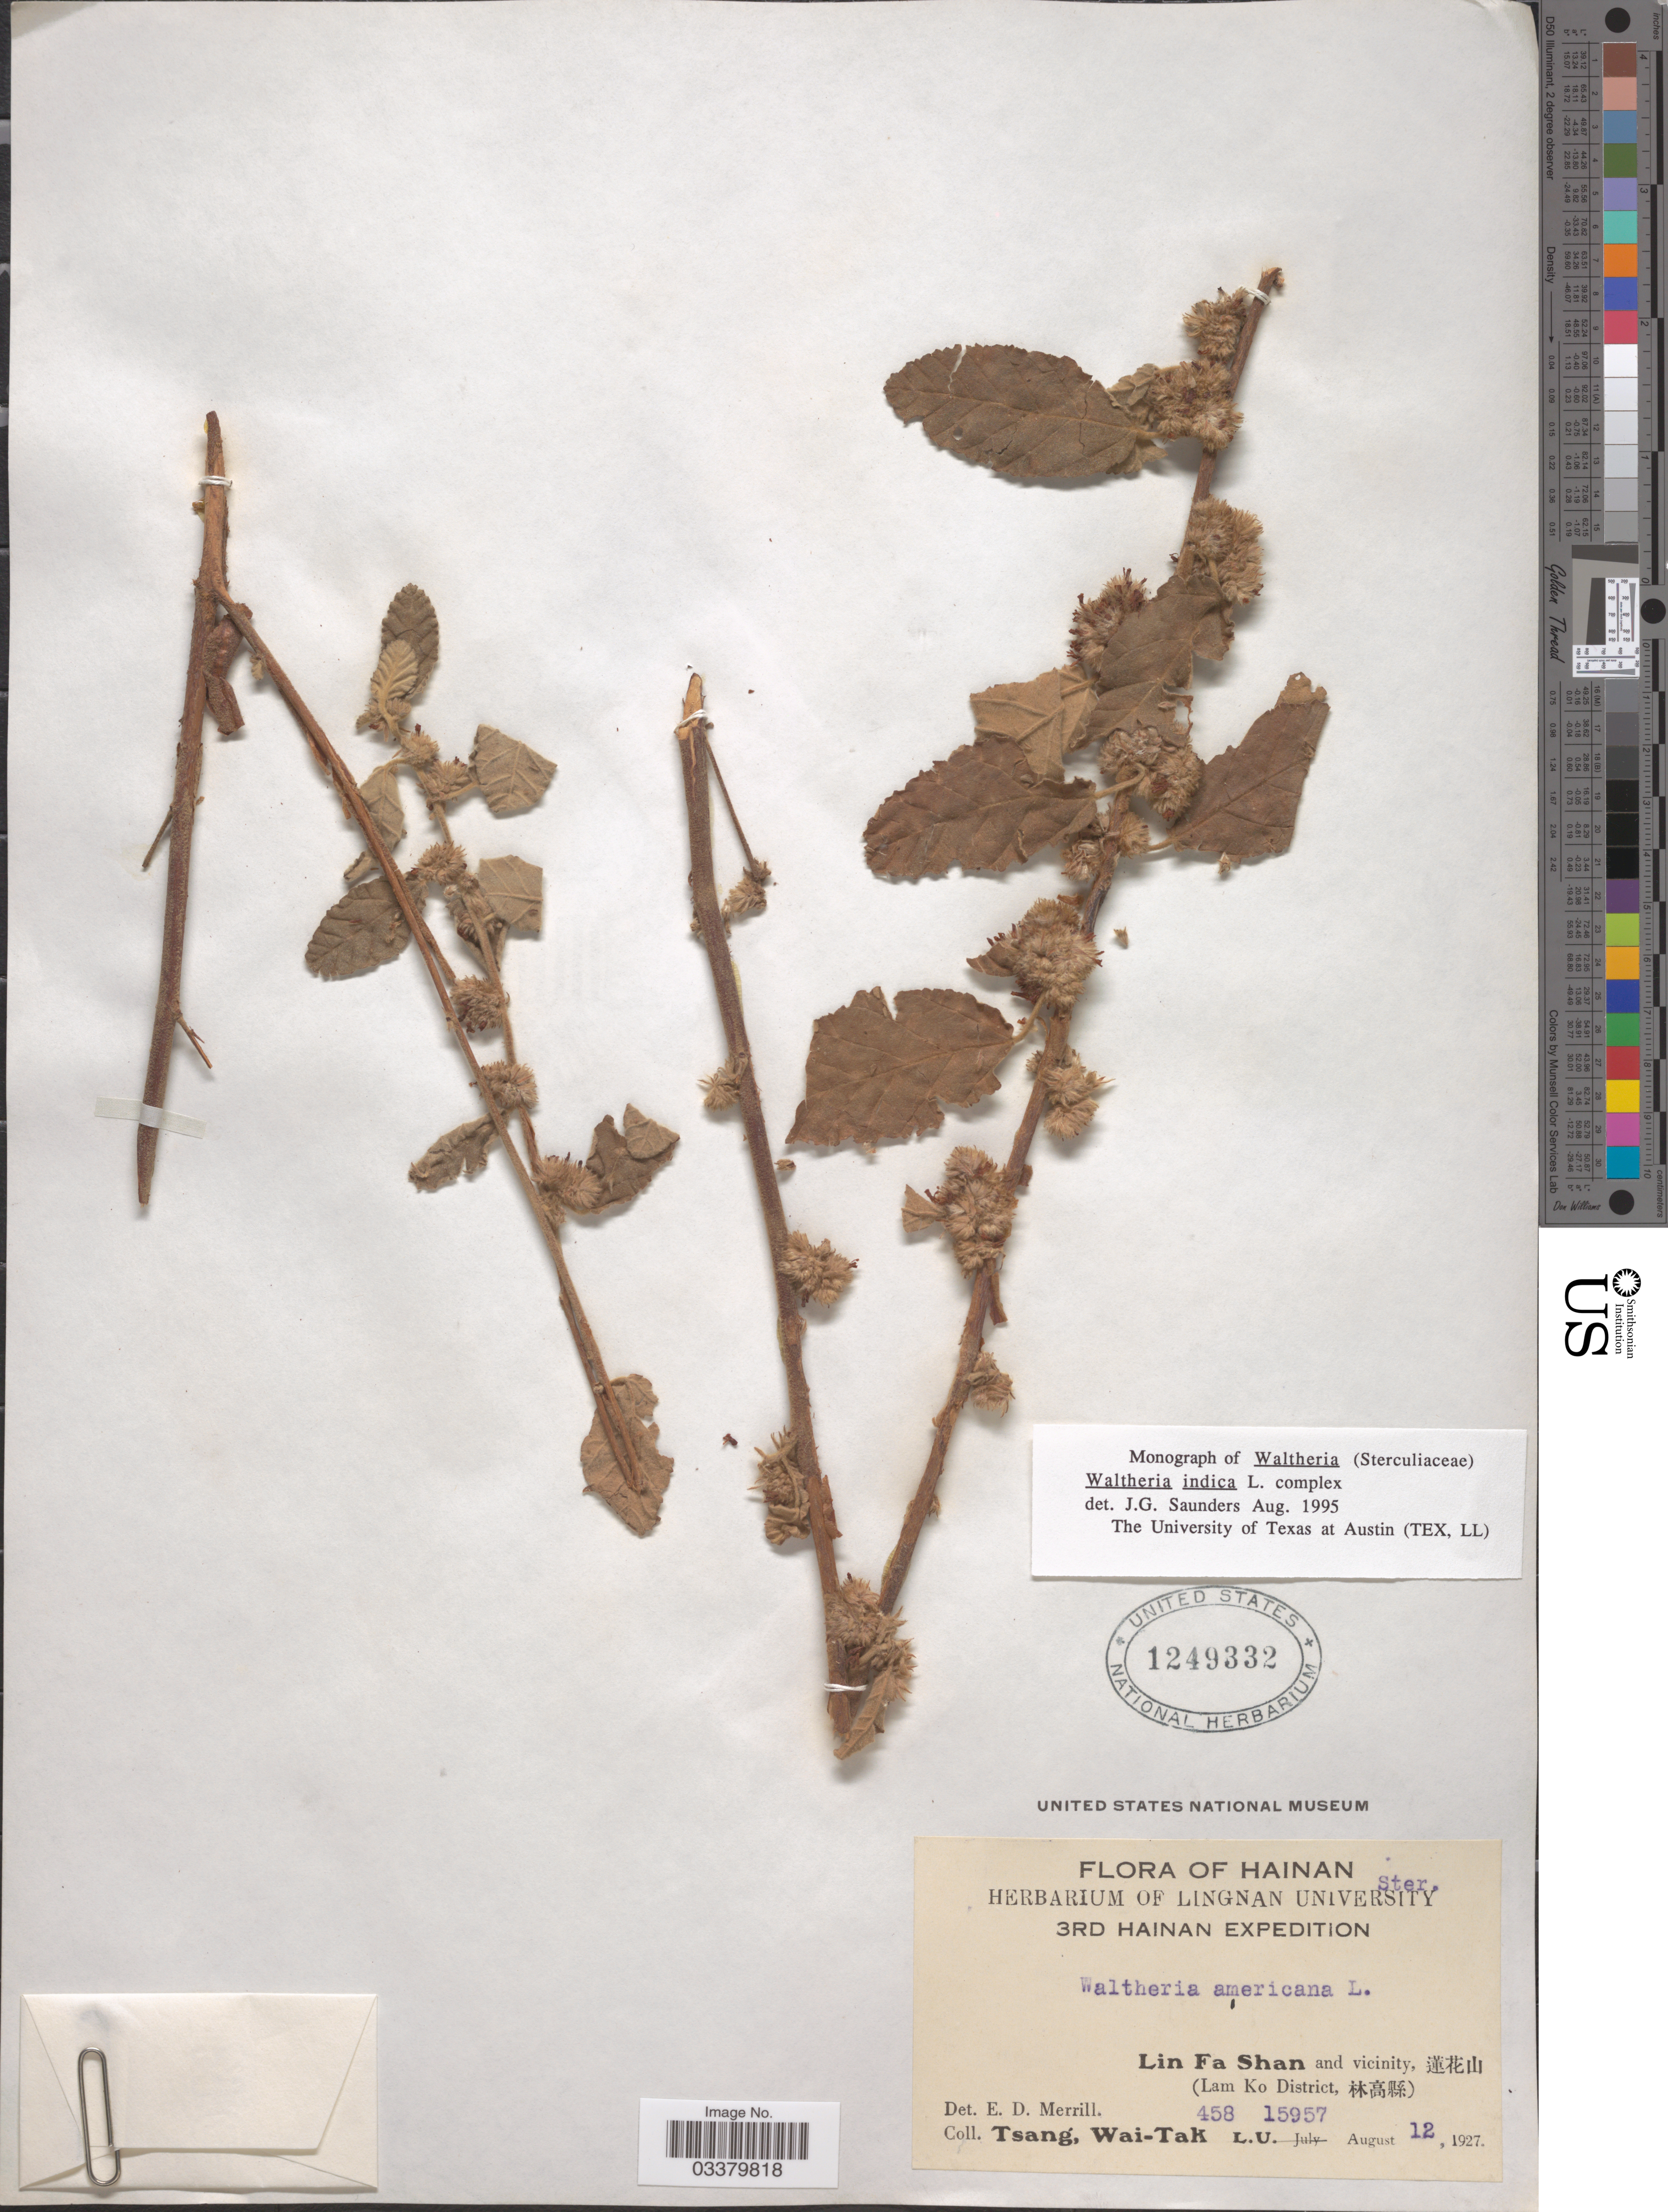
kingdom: Plantae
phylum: Tracheophyta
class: Magnoliopsida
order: Malvales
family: Malvaceae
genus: Waltheria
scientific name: Waltheria indica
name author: L.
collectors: W. T. Tsang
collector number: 458 L.U. 15957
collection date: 1927-08-12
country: China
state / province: Hainan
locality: Lin Fa Shan and vicinity, X, (Lam Ko District, X).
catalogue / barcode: US 1249332